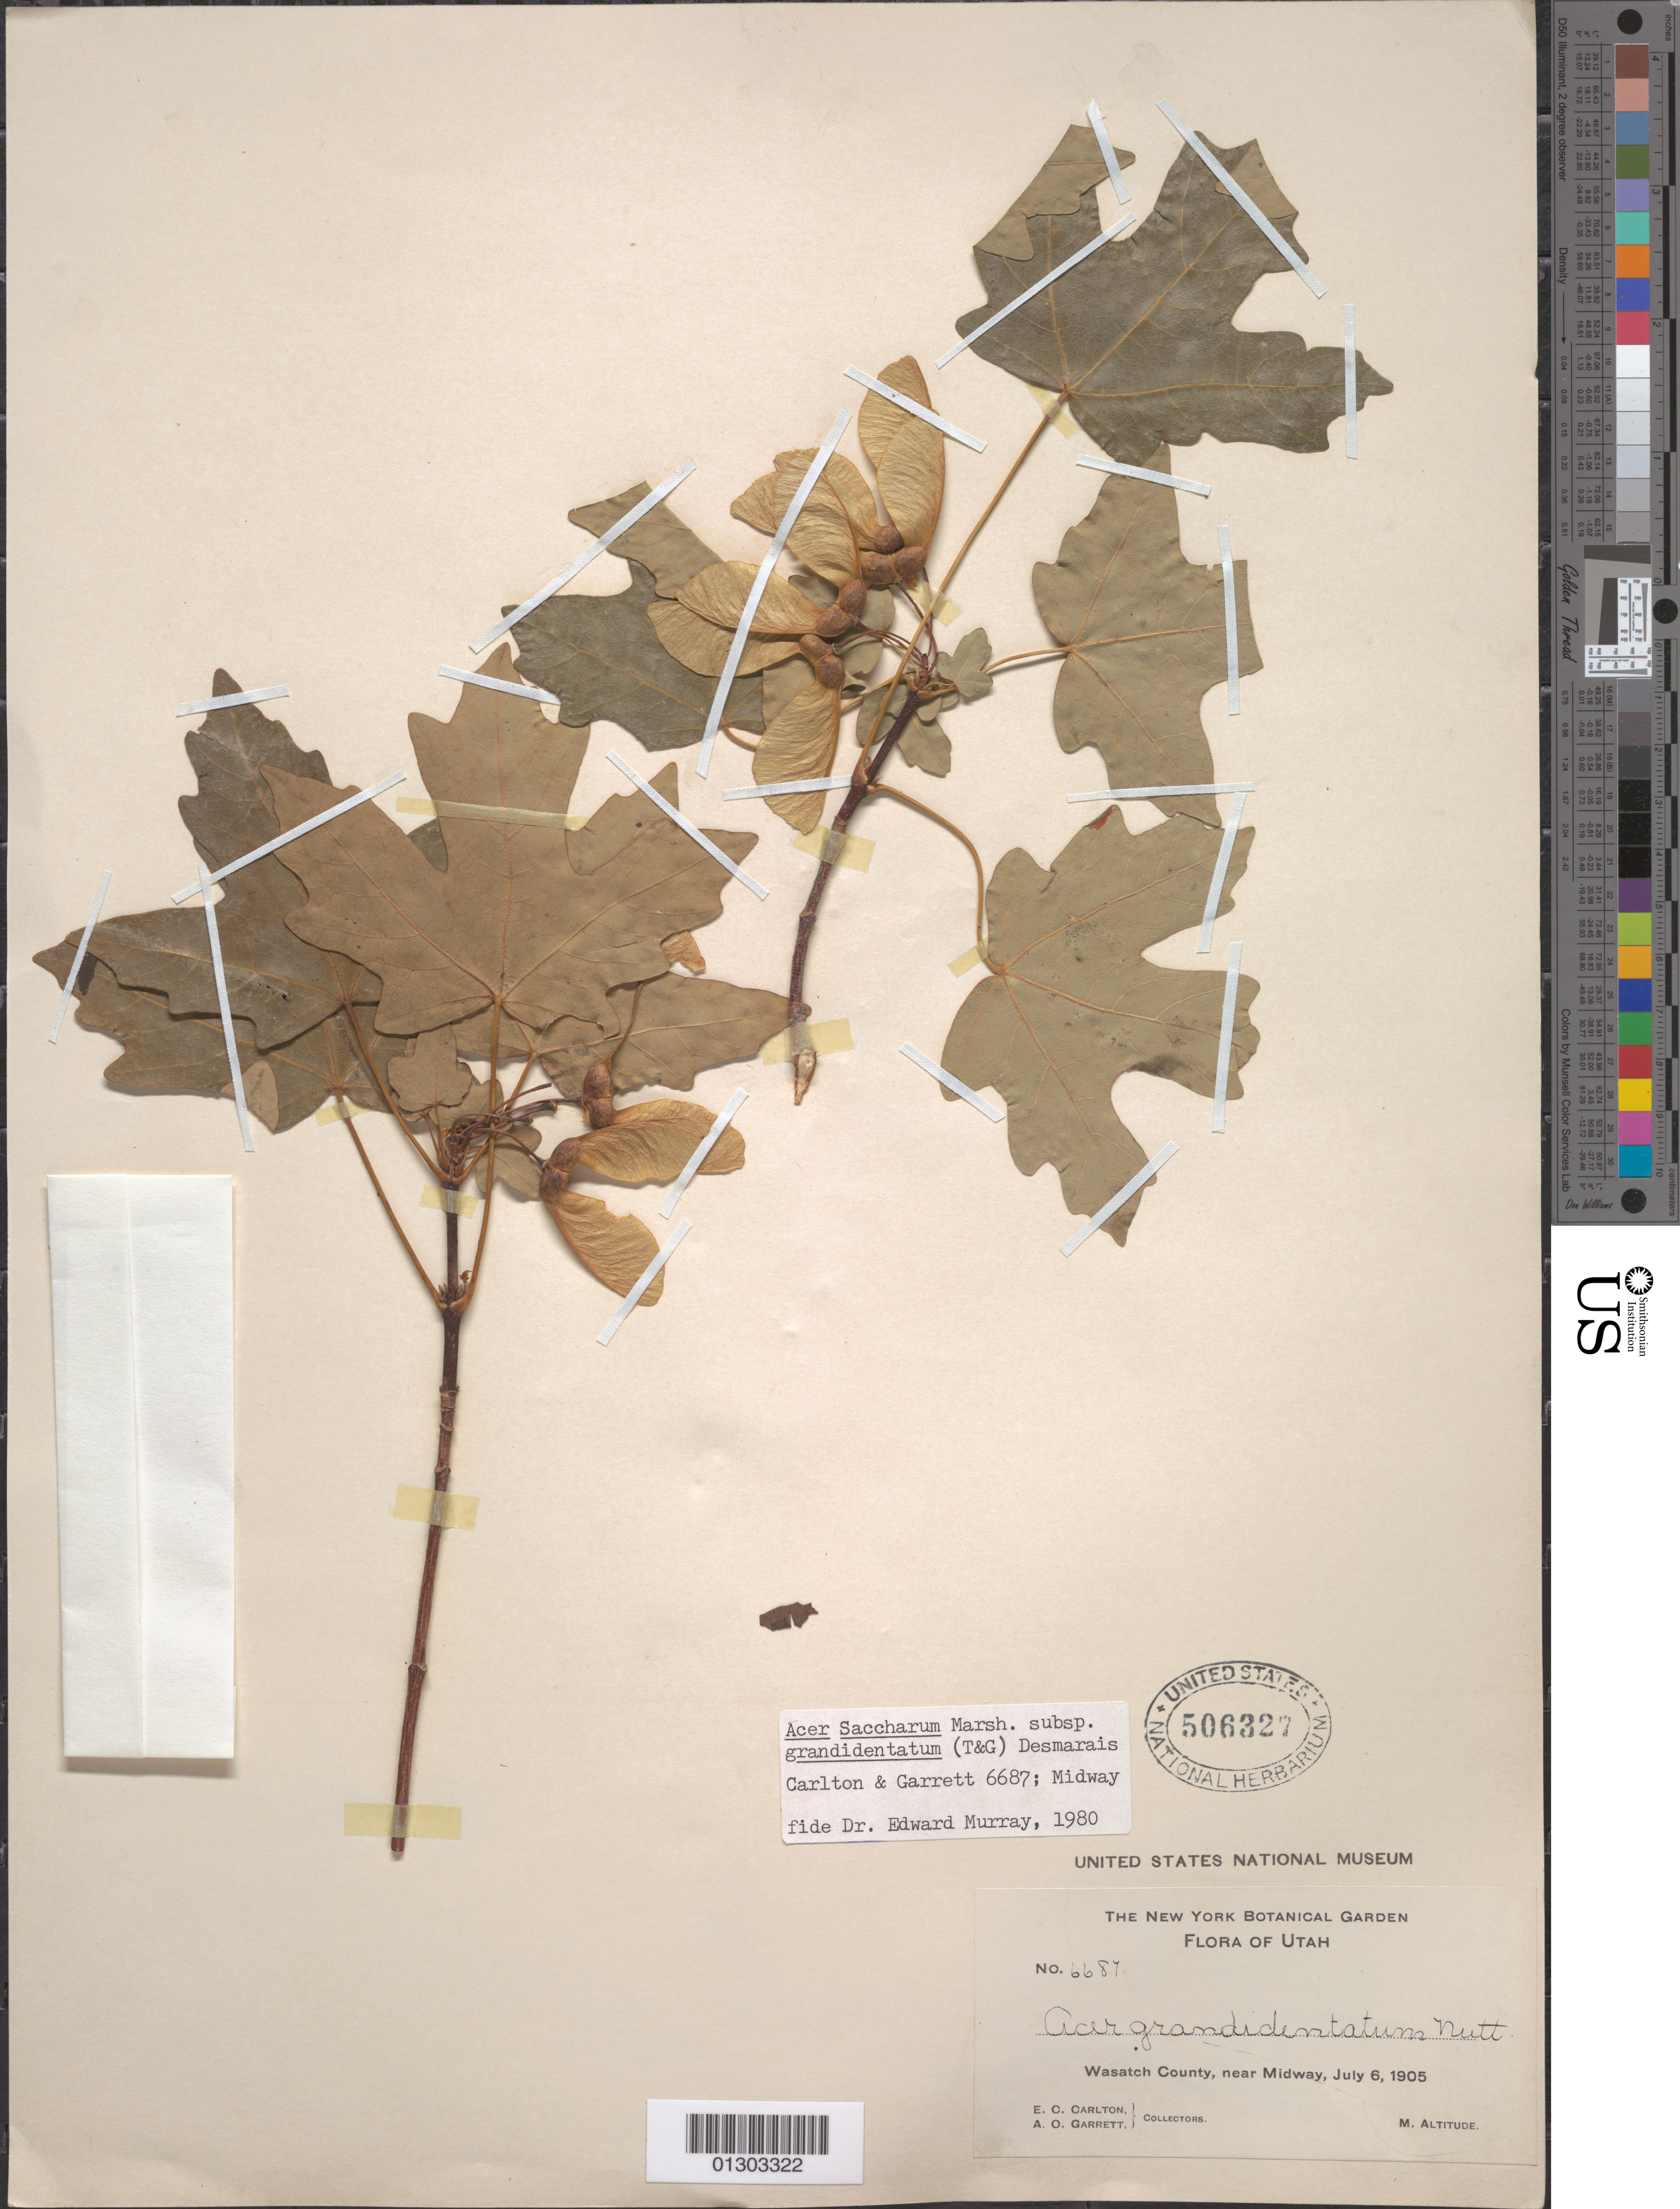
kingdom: Plantae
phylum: Tracheophyta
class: Magnoliopsida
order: Sapindales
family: Sapindaceae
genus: Acer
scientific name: Acer grandidentatum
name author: Nutt.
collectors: E. Carlton & A. O. Garrett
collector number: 6687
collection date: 1905-07-06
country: United States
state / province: Utah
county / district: Wasatch County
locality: Wasatch County, near Midway.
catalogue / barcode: US 506327